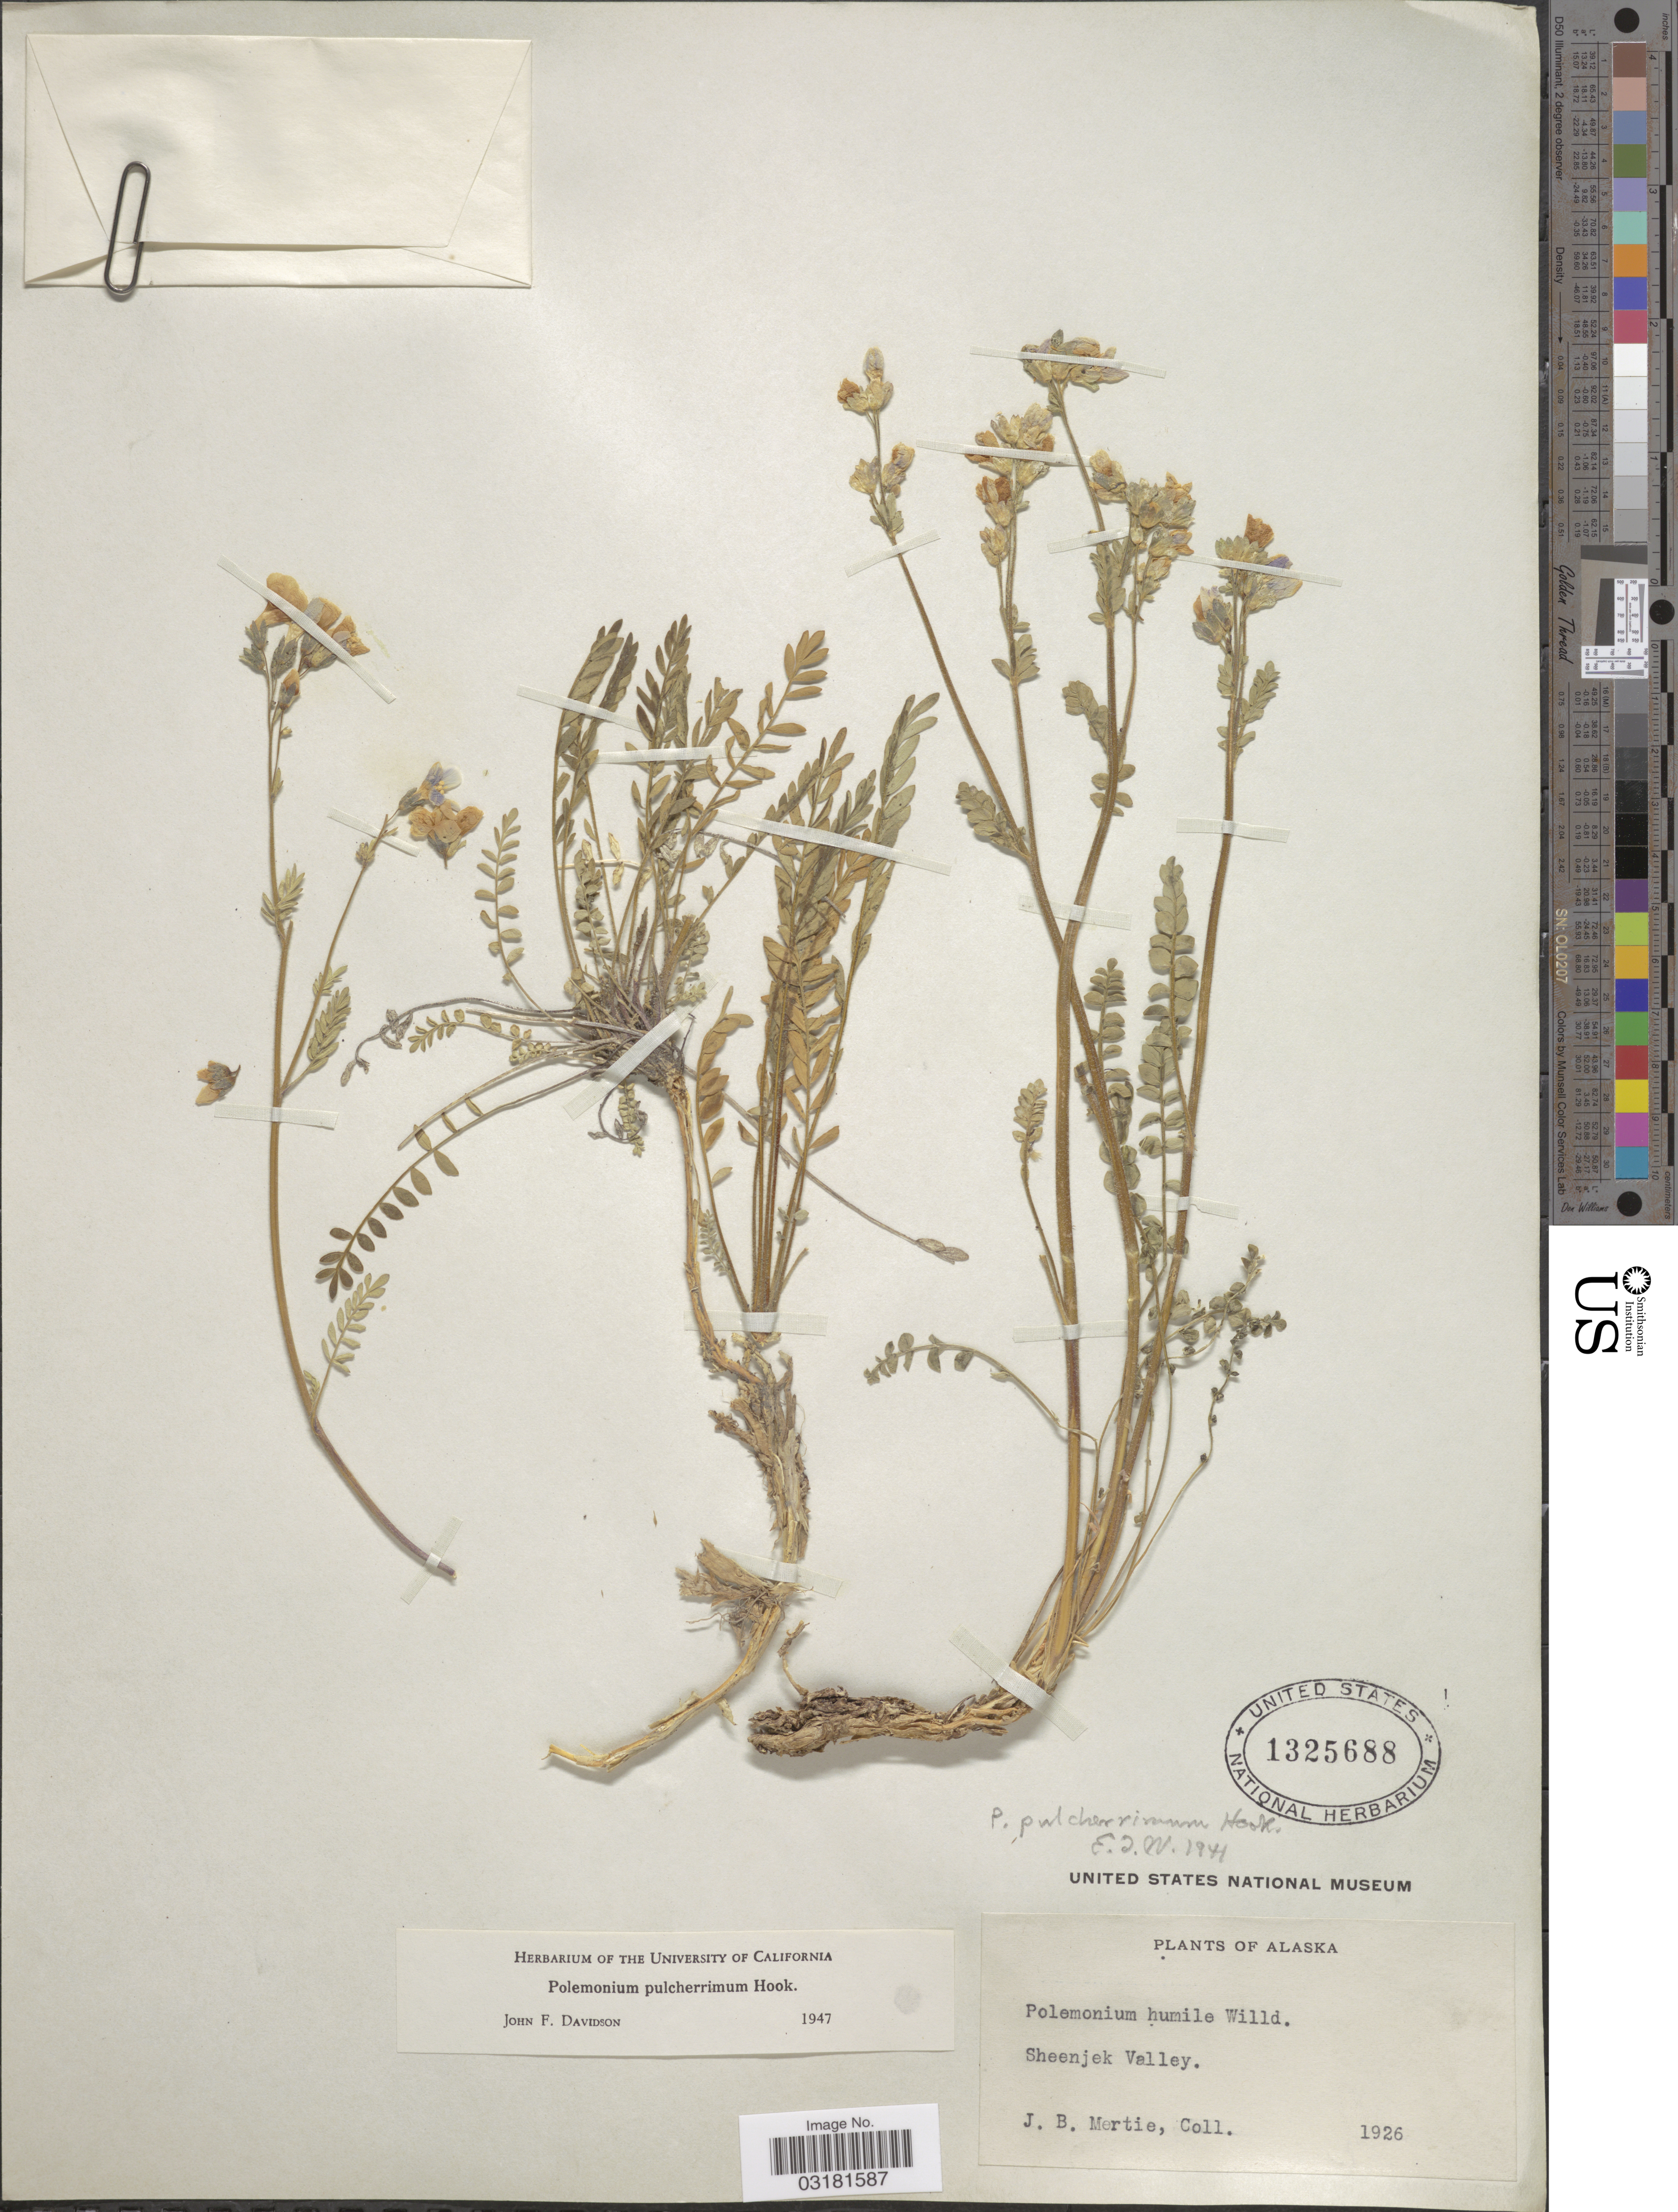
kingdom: Plantae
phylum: Tracheophyta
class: Magnoliopsida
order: Ericales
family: Polemoniaceae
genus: Polemonium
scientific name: Polemonium pulcherrimum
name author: Hook.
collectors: J. Mertie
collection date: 1926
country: United States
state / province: Alaska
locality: Sheenjek Valley.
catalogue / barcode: US 1325688